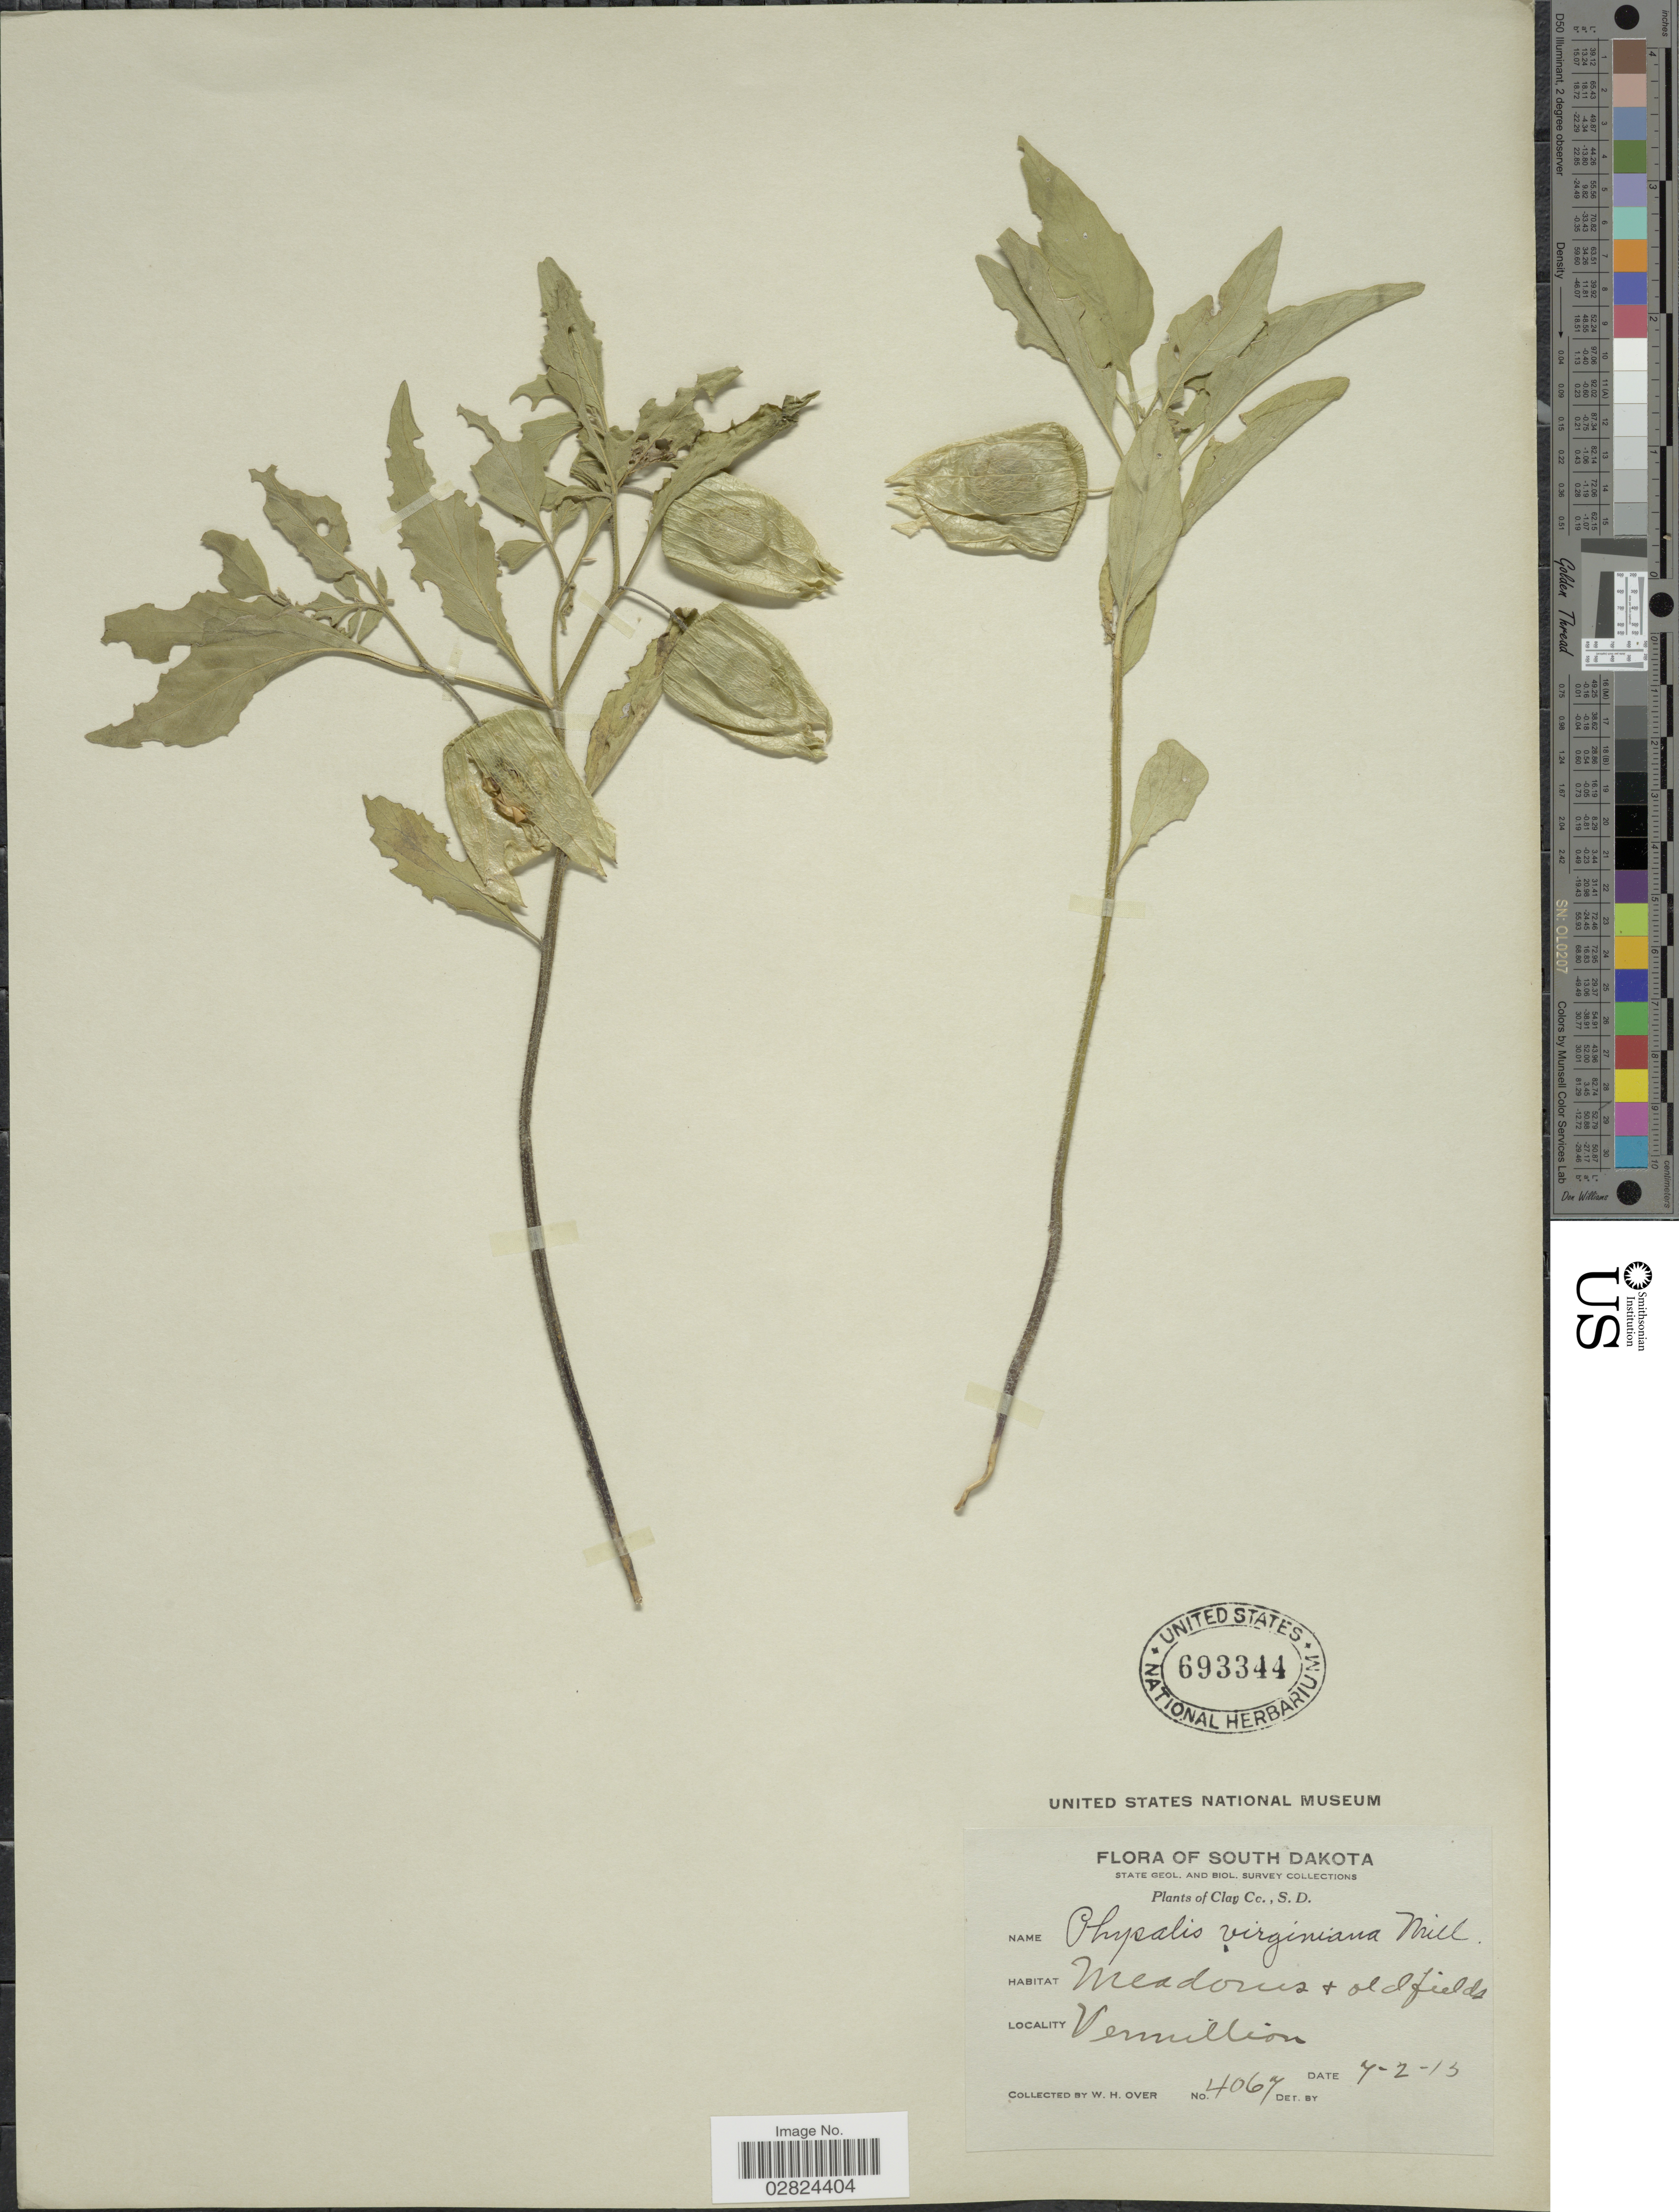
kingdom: Plantae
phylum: Tracheophyta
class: Magnoliopsida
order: Solanales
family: Solanaceae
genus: Physalis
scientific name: Physalis virginiana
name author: Mill.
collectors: W. Over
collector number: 4067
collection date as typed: Transcribed d/m/y: 2/7/13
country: United States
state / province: South Dakota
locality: Clay Co., S.D., Vermillion.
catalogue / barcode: US 693344